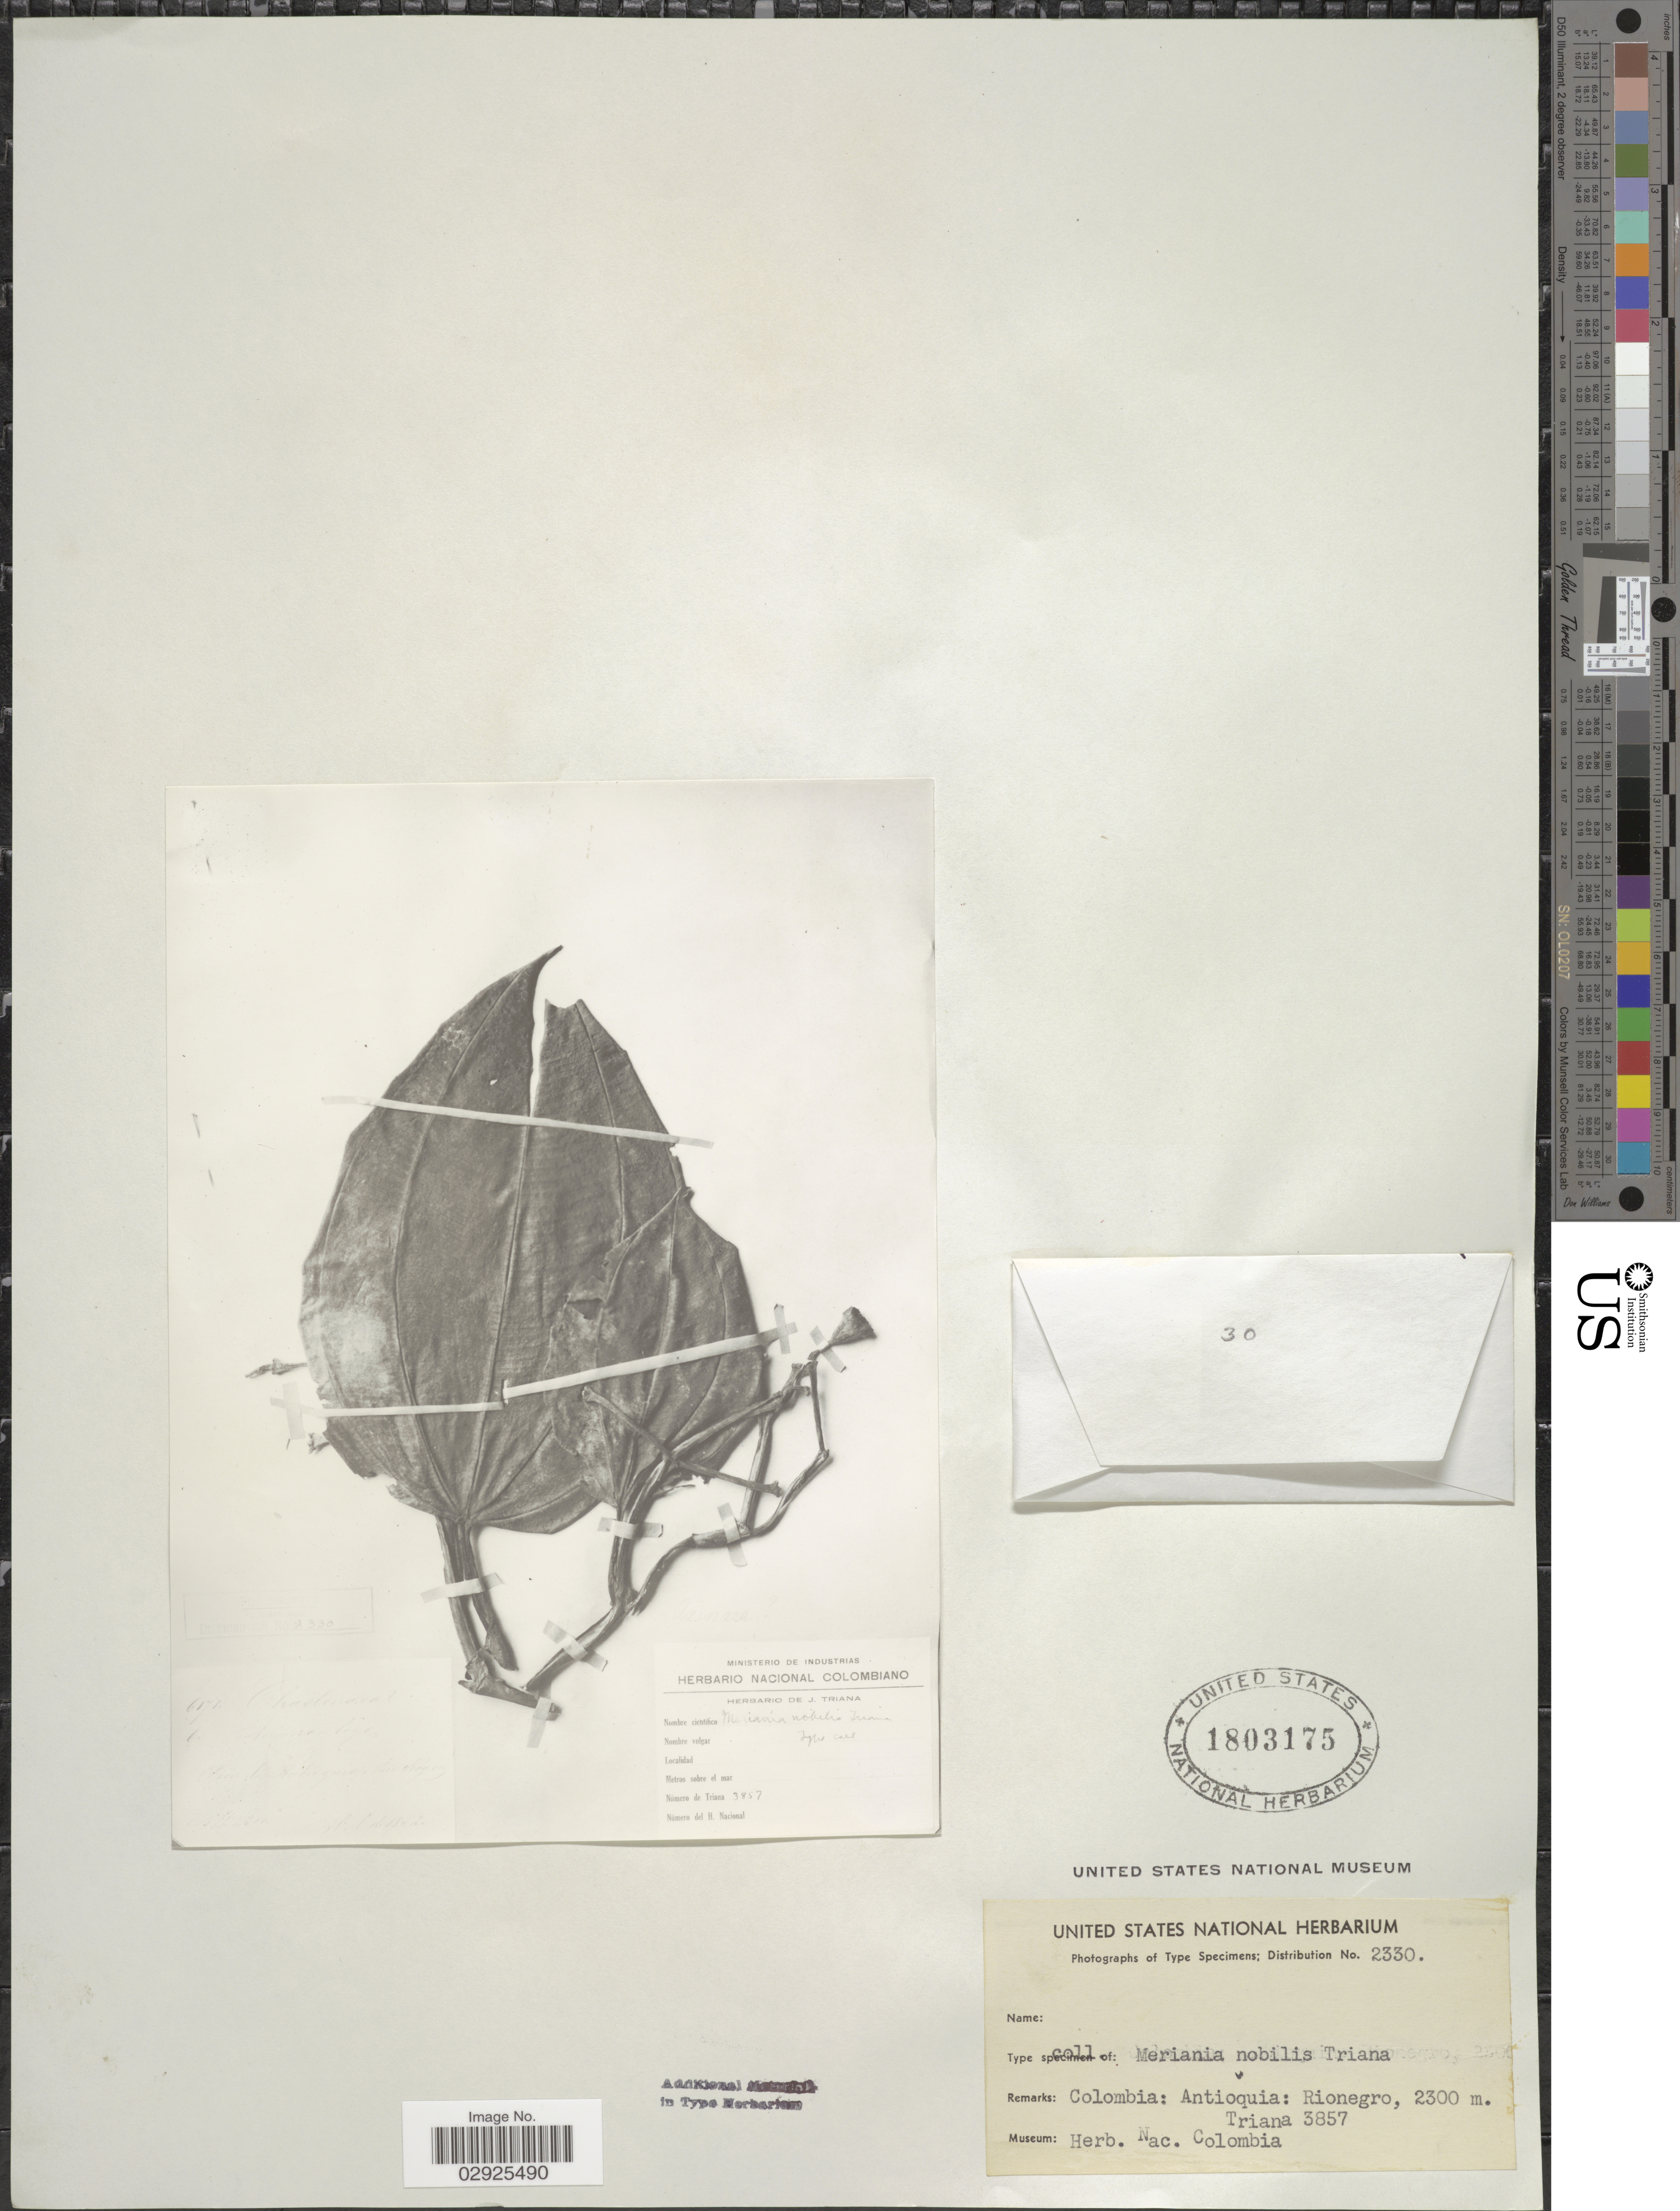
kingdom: Plantae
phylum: Tracheophyta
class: Magnoliopsida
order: Myrtales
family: Melastomataceae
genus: Meriania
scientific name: Meriania nobilis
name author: Triana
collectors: J. Triana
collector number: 3857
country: Colombia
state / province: Antioquia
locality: Rionegro.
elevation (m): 2300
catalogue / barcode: US 1803175